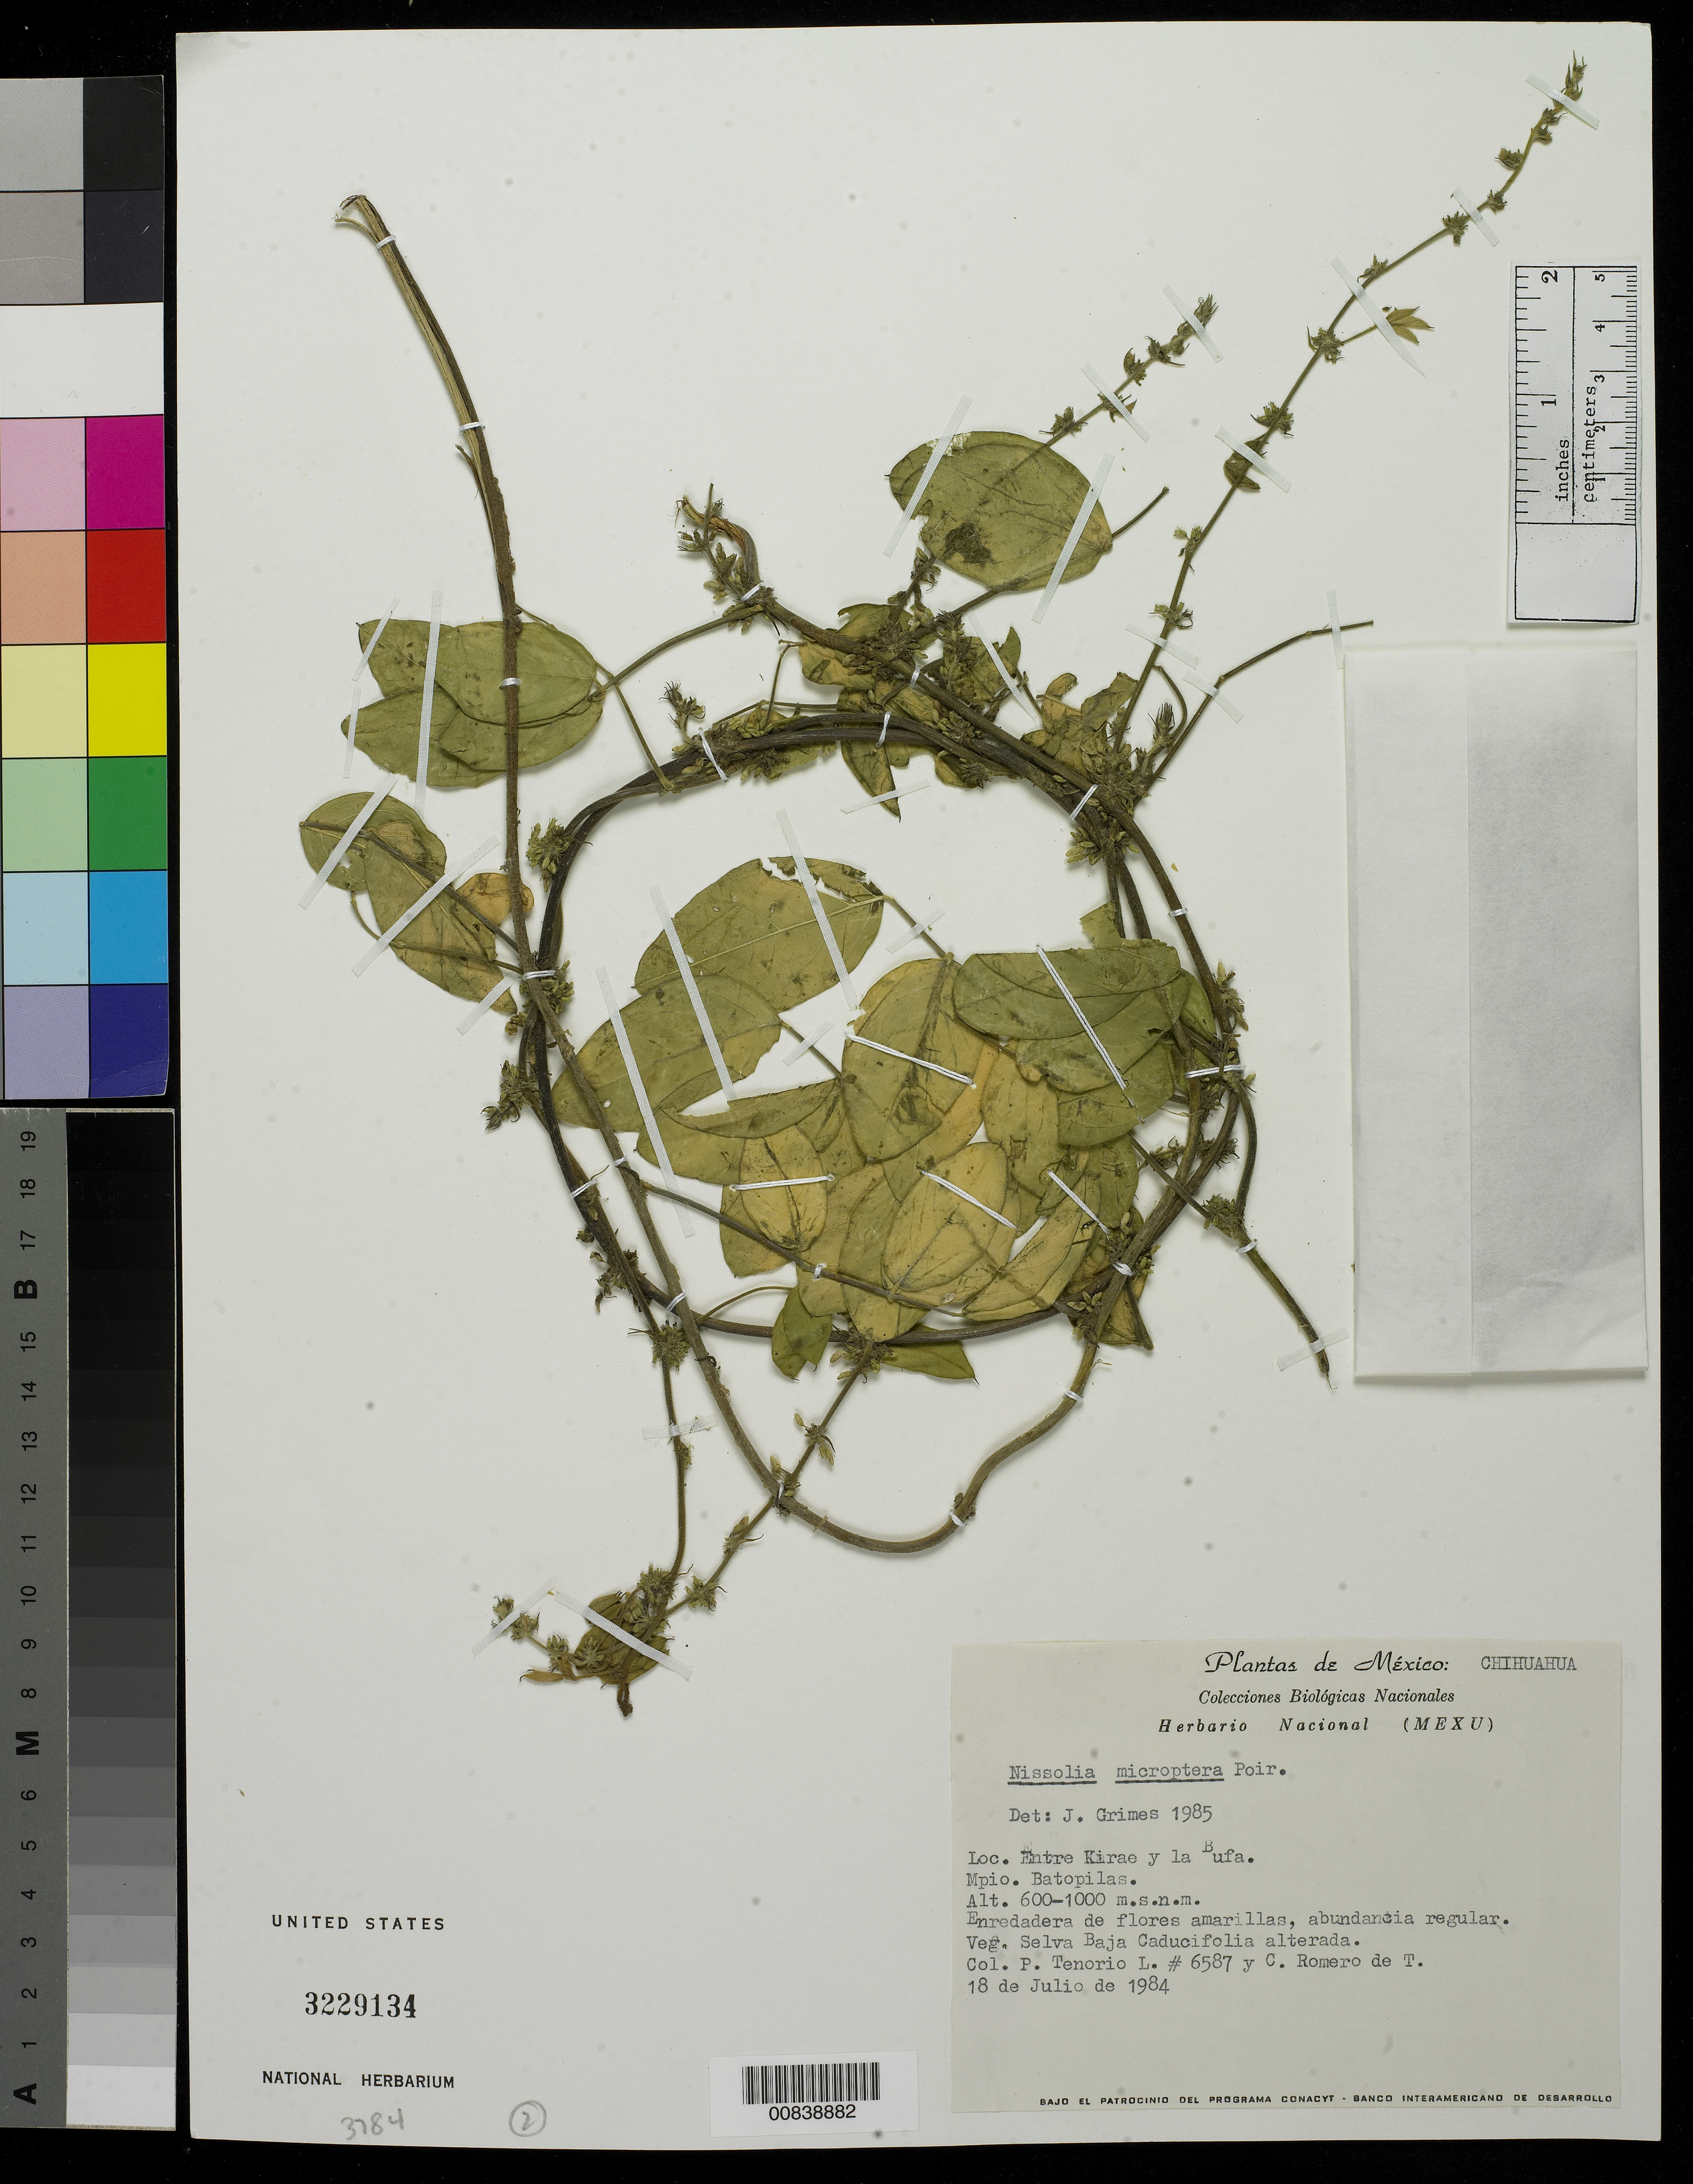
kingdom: Plantae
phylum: Tracheophyta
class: Magnoliopsida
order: Fabales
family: Fabaceae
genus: Nissolia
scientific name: Nissolia microptera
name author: Poir.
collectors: P. Tenorio L. & C. Romero de T.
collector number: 6587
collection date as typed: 18 Jul 1984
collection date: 1984-07-18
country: Mexico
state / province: Chihuahua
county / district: Batopilas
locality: Entre Kirae y La Bufa.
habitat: Veg. Selva Baja Caducifolia alterada.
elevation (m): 1000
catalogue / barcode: US 3229134